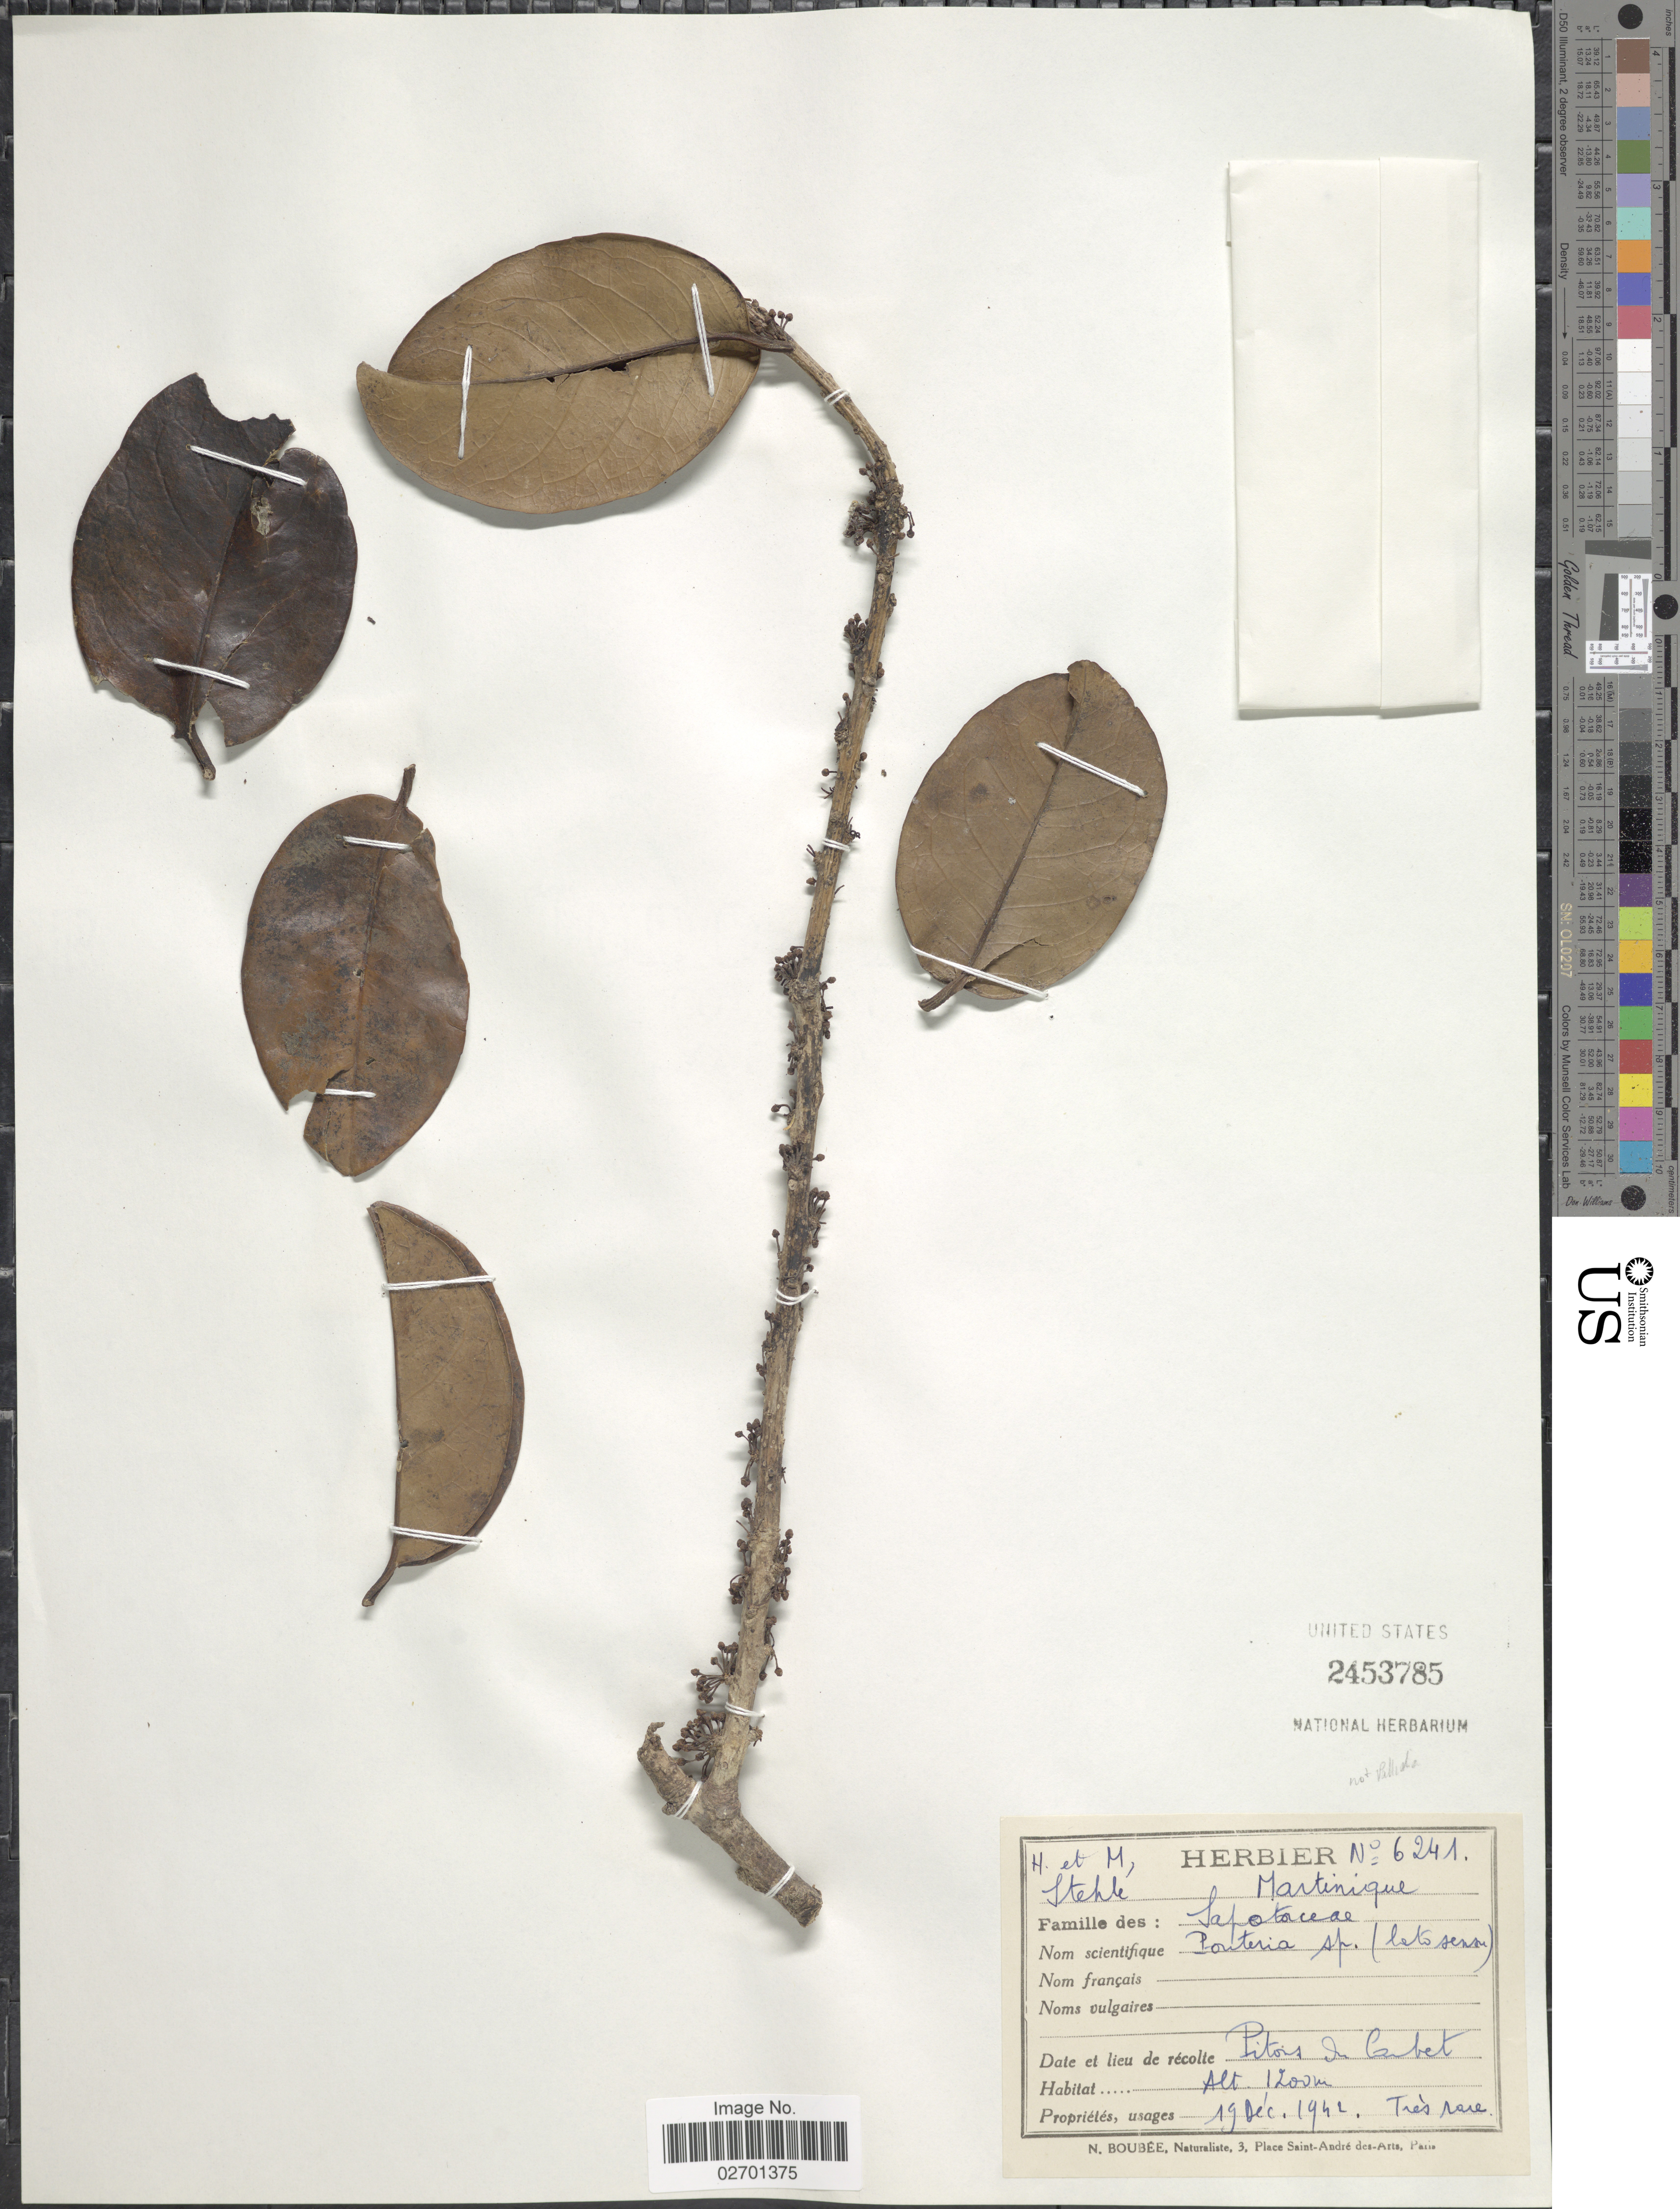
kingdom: Plantae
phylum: Tracheophyta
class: Magnoliopsida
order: Ericales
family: Sapotaceae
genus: Pouteria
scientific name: Pouteria sp.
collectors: H. Stehlé & M. Stehlé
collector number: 6241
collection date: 1942-12-19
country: Martinique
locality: Pitons du Carbet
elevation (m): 1200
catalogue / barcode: US 2453785